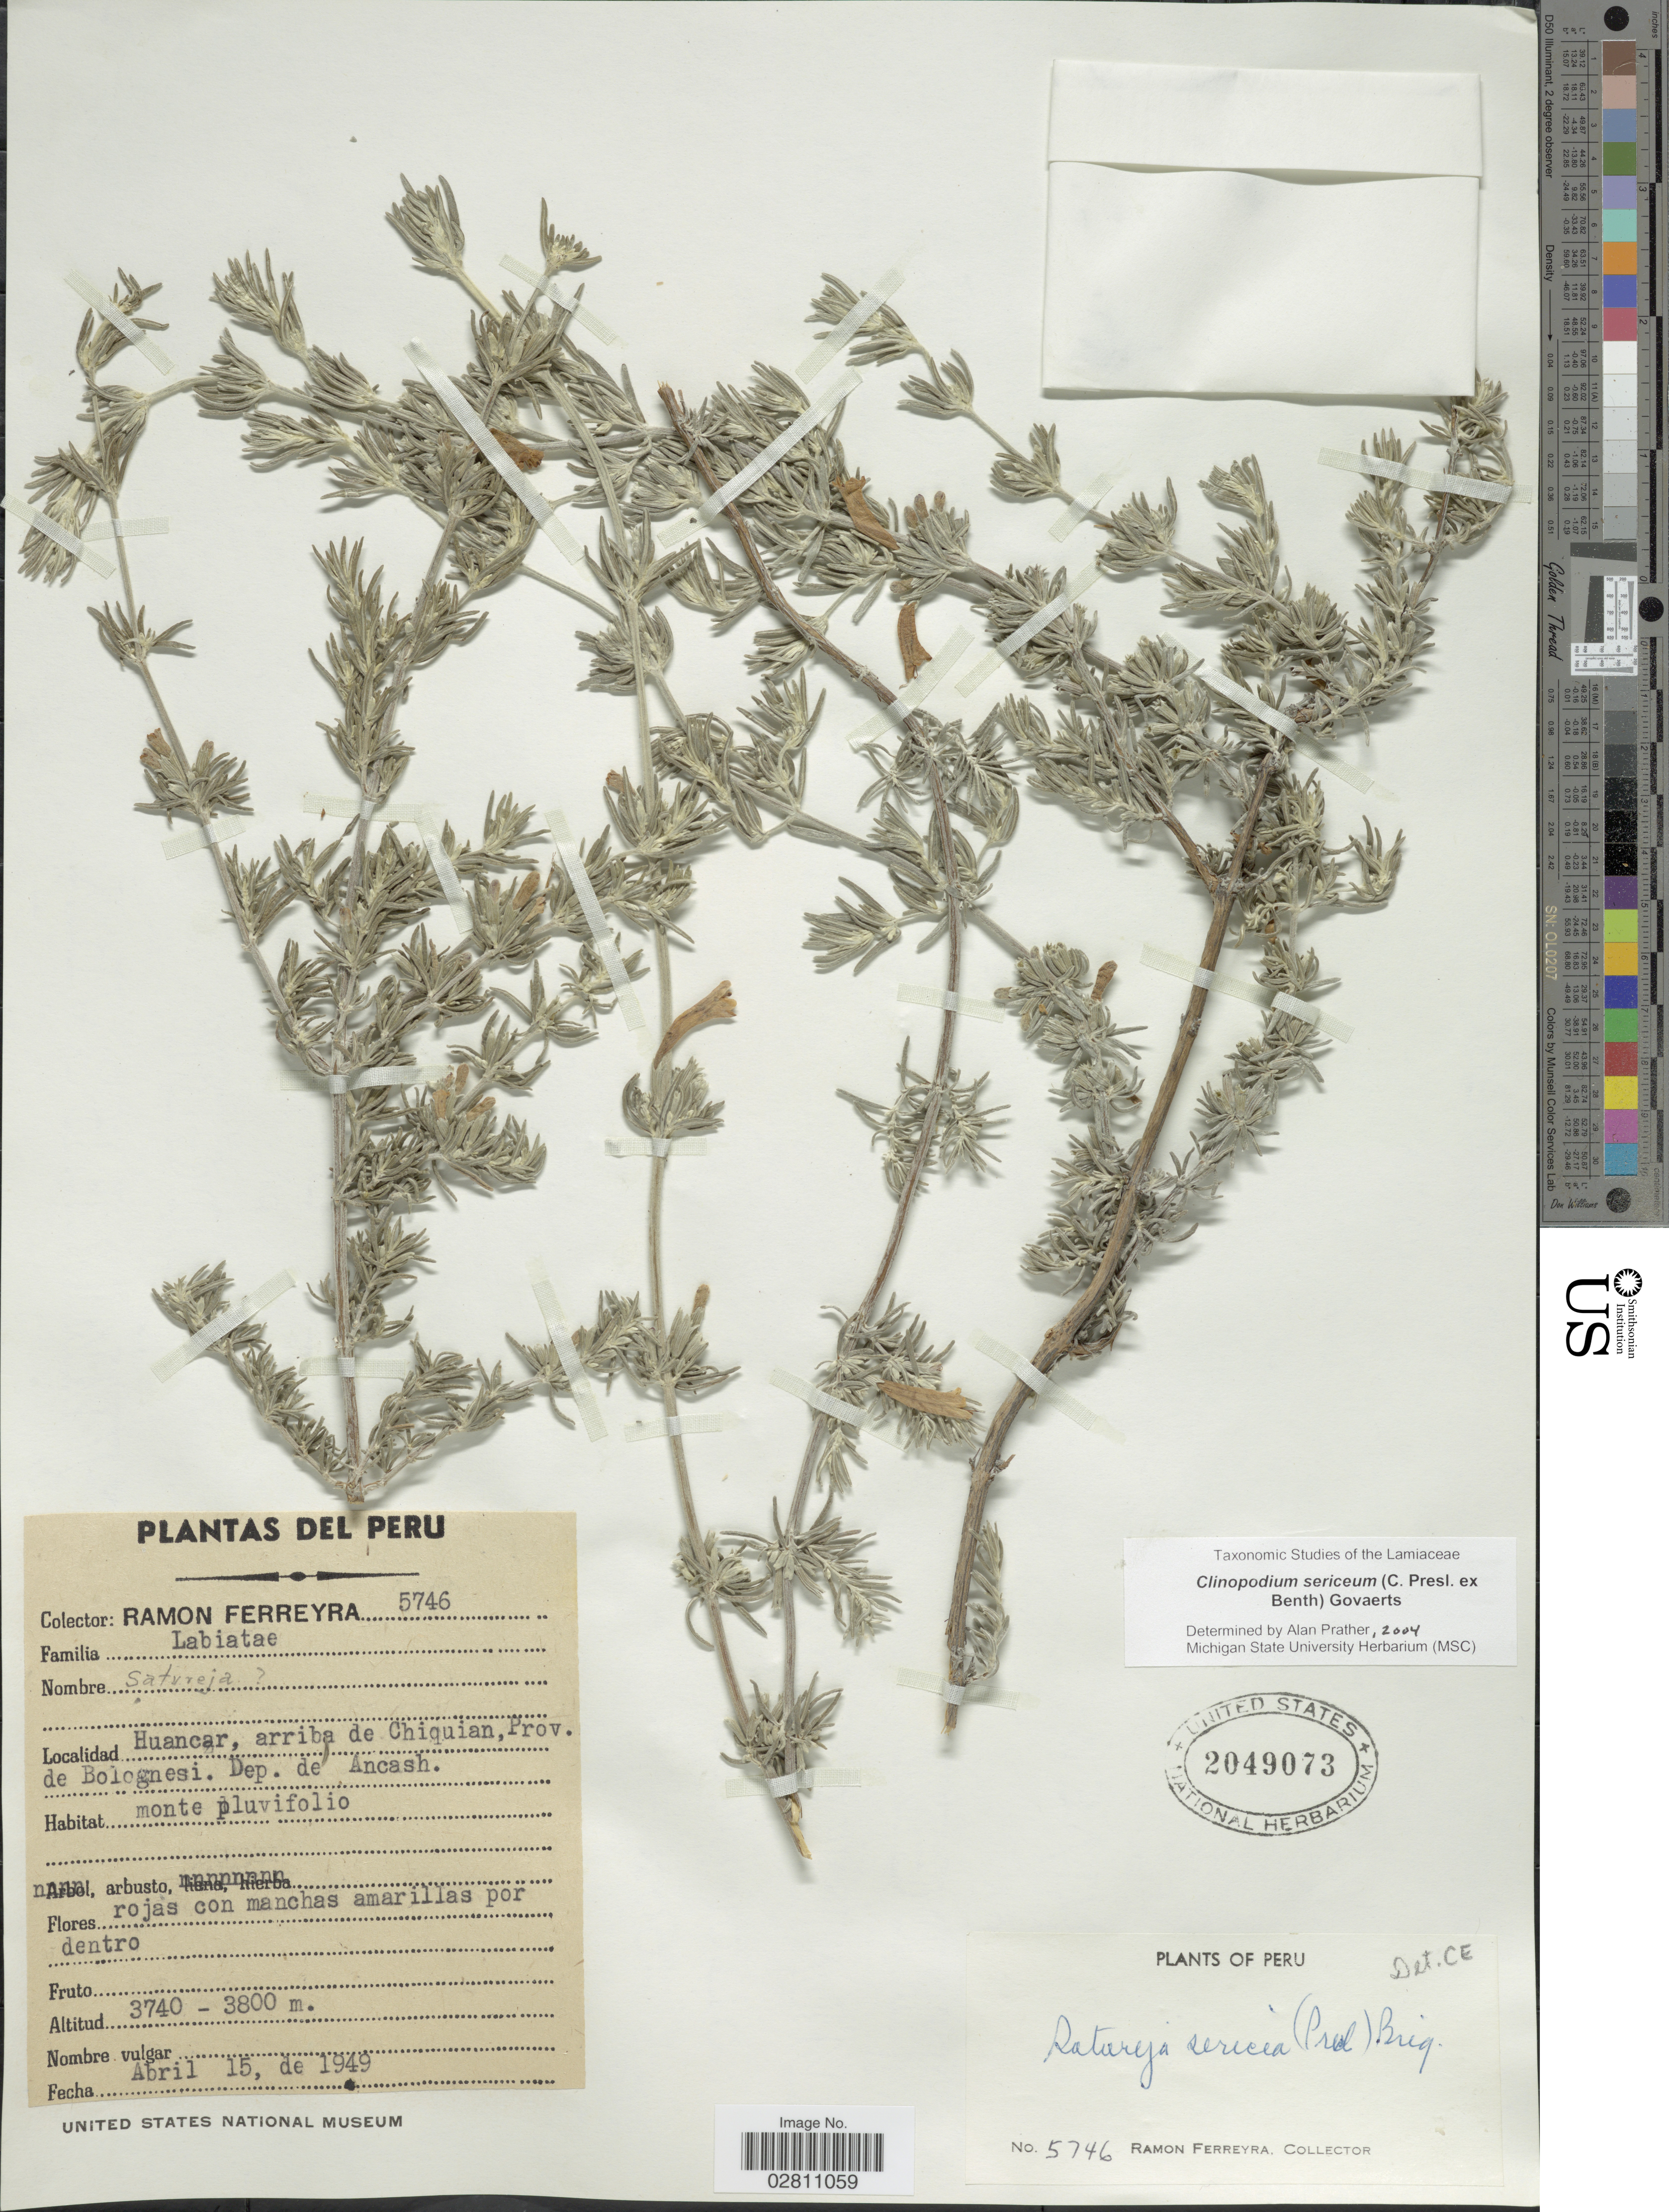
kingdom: Plantae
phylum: Tracheophyta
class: Magnoliopsida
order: Lamiales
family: Lamiaceae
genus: Clinopodium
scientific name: Clinopodium sericeum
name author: (C. Presl ex Benth.) Govaerts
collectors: R. A. Ferreyra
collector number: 5746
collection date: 1949-04-15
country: Peru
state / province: Ancash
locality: Huancar, arriba de Chiquian, Prov. de Bolognesi, Dep. de Ancash.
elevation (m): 3740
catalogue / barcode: US 2049073